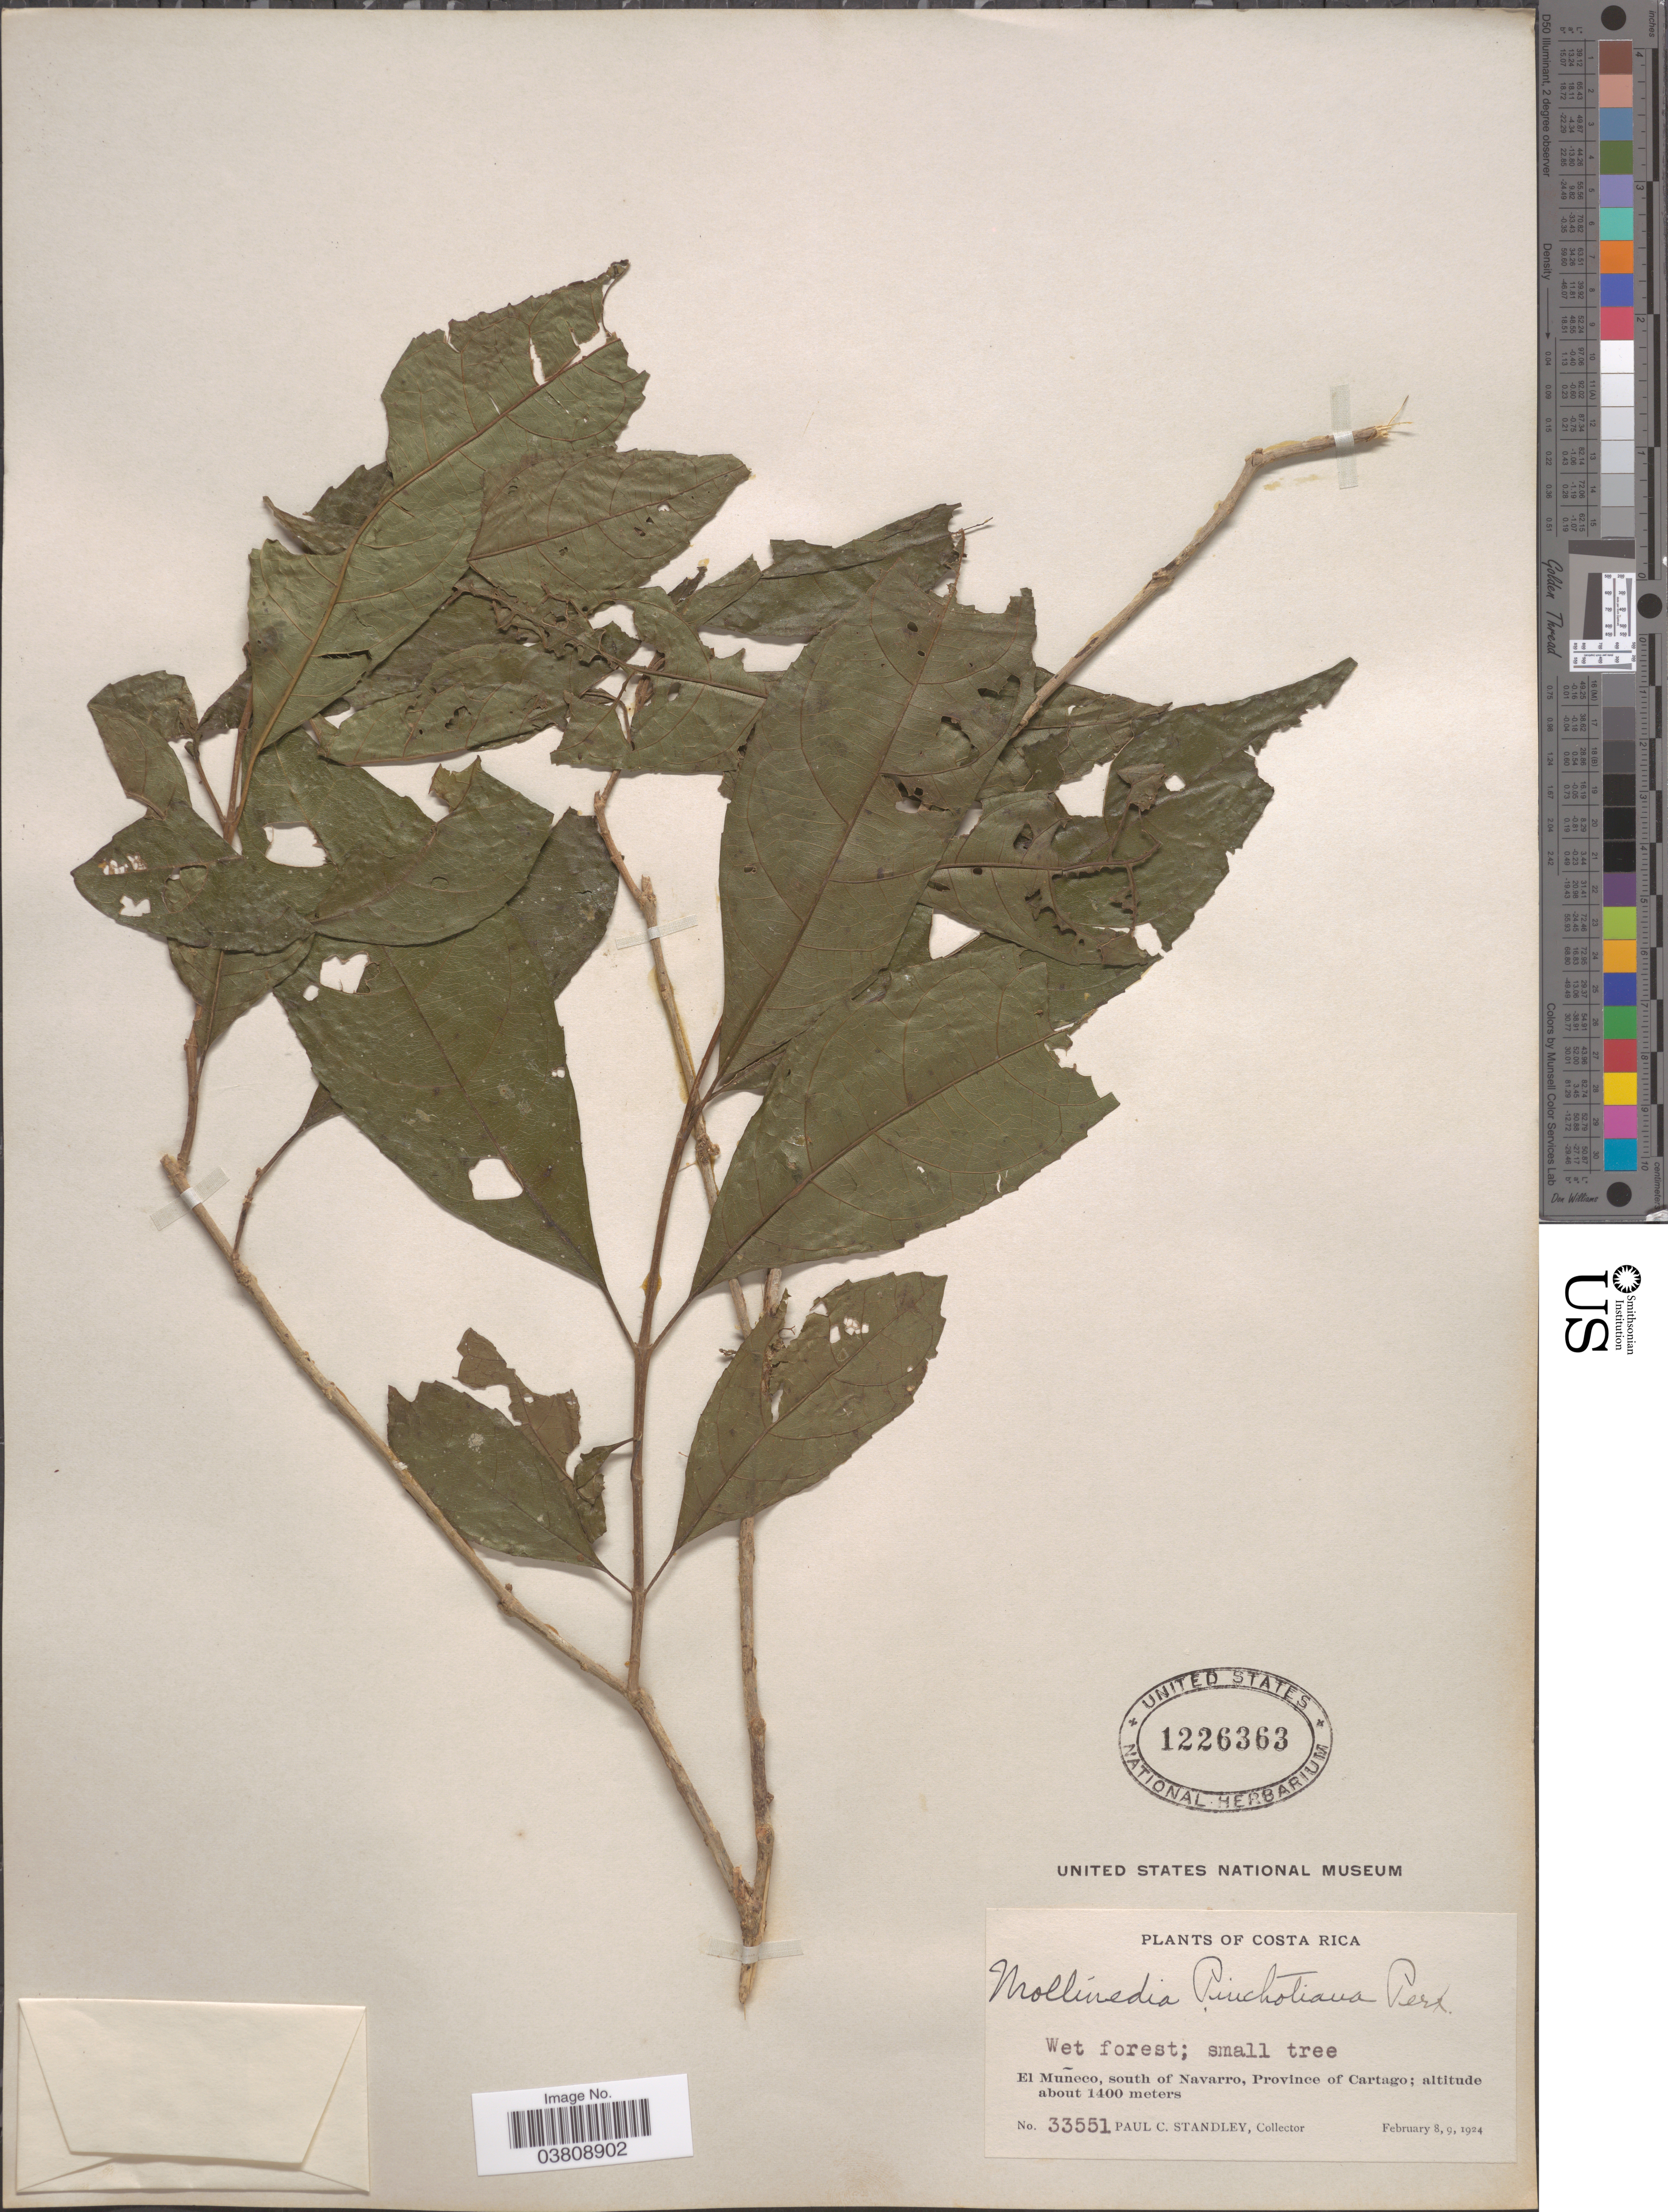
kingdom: Plantae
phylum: Tracheophyta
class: Magnoliopsida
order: Laurales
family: Monimiaceae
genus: Mollinedia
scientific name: Mollinedia pinchotiana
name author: Perkins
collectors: P. C. Standley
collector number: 33551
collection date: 1924-02-08/1924-02-09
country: Costa Rica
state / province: Cartago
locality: El Muñeco, south of Navarro.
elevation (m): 1400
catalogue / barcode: US 1226363